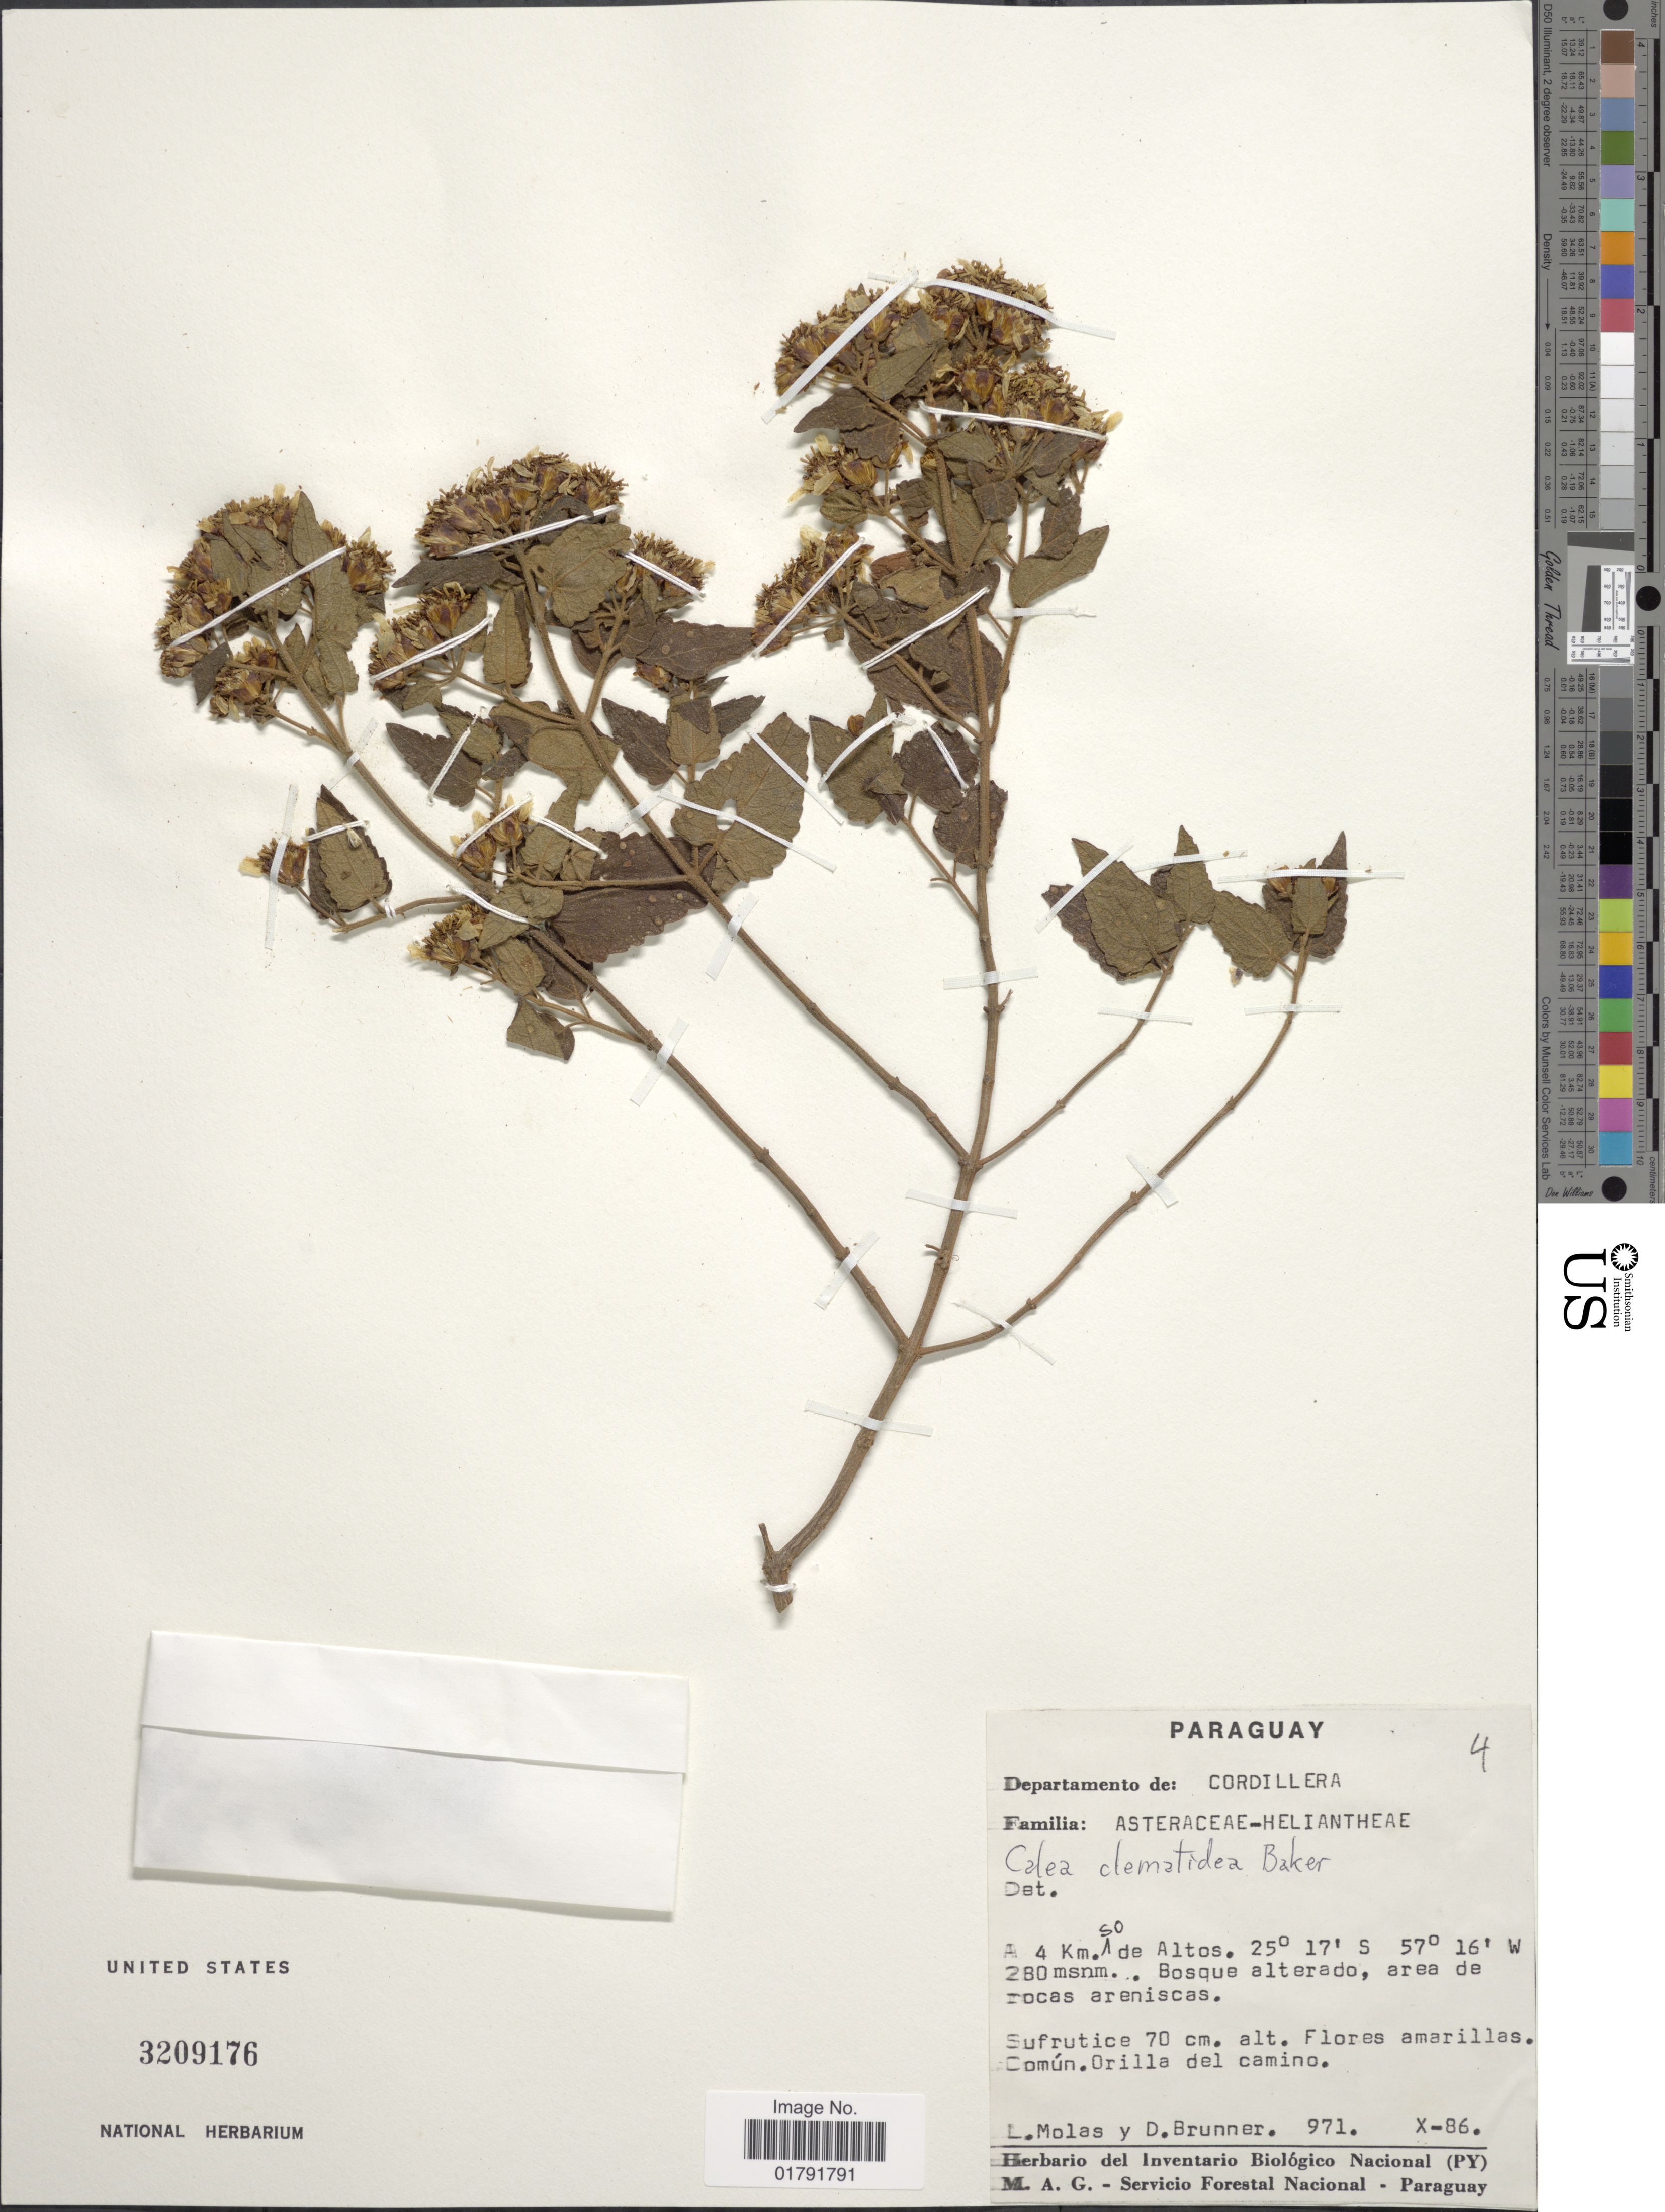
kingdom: Plantae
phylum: Tracheophyta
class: Magnoliopsida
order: Asterales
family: Asteraceae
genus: Calea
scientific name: Calea clematidea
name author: Baker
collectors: L. Molas & D. Brunner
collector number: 971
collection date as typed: Transcribed d/m/y: /10/86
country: Paraguay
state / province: Cordillera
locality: A 4 Km. so de Altos, bosque alterado, area de rocas areniscas, orilla del camino.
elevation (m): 280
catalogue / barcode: US 3209176